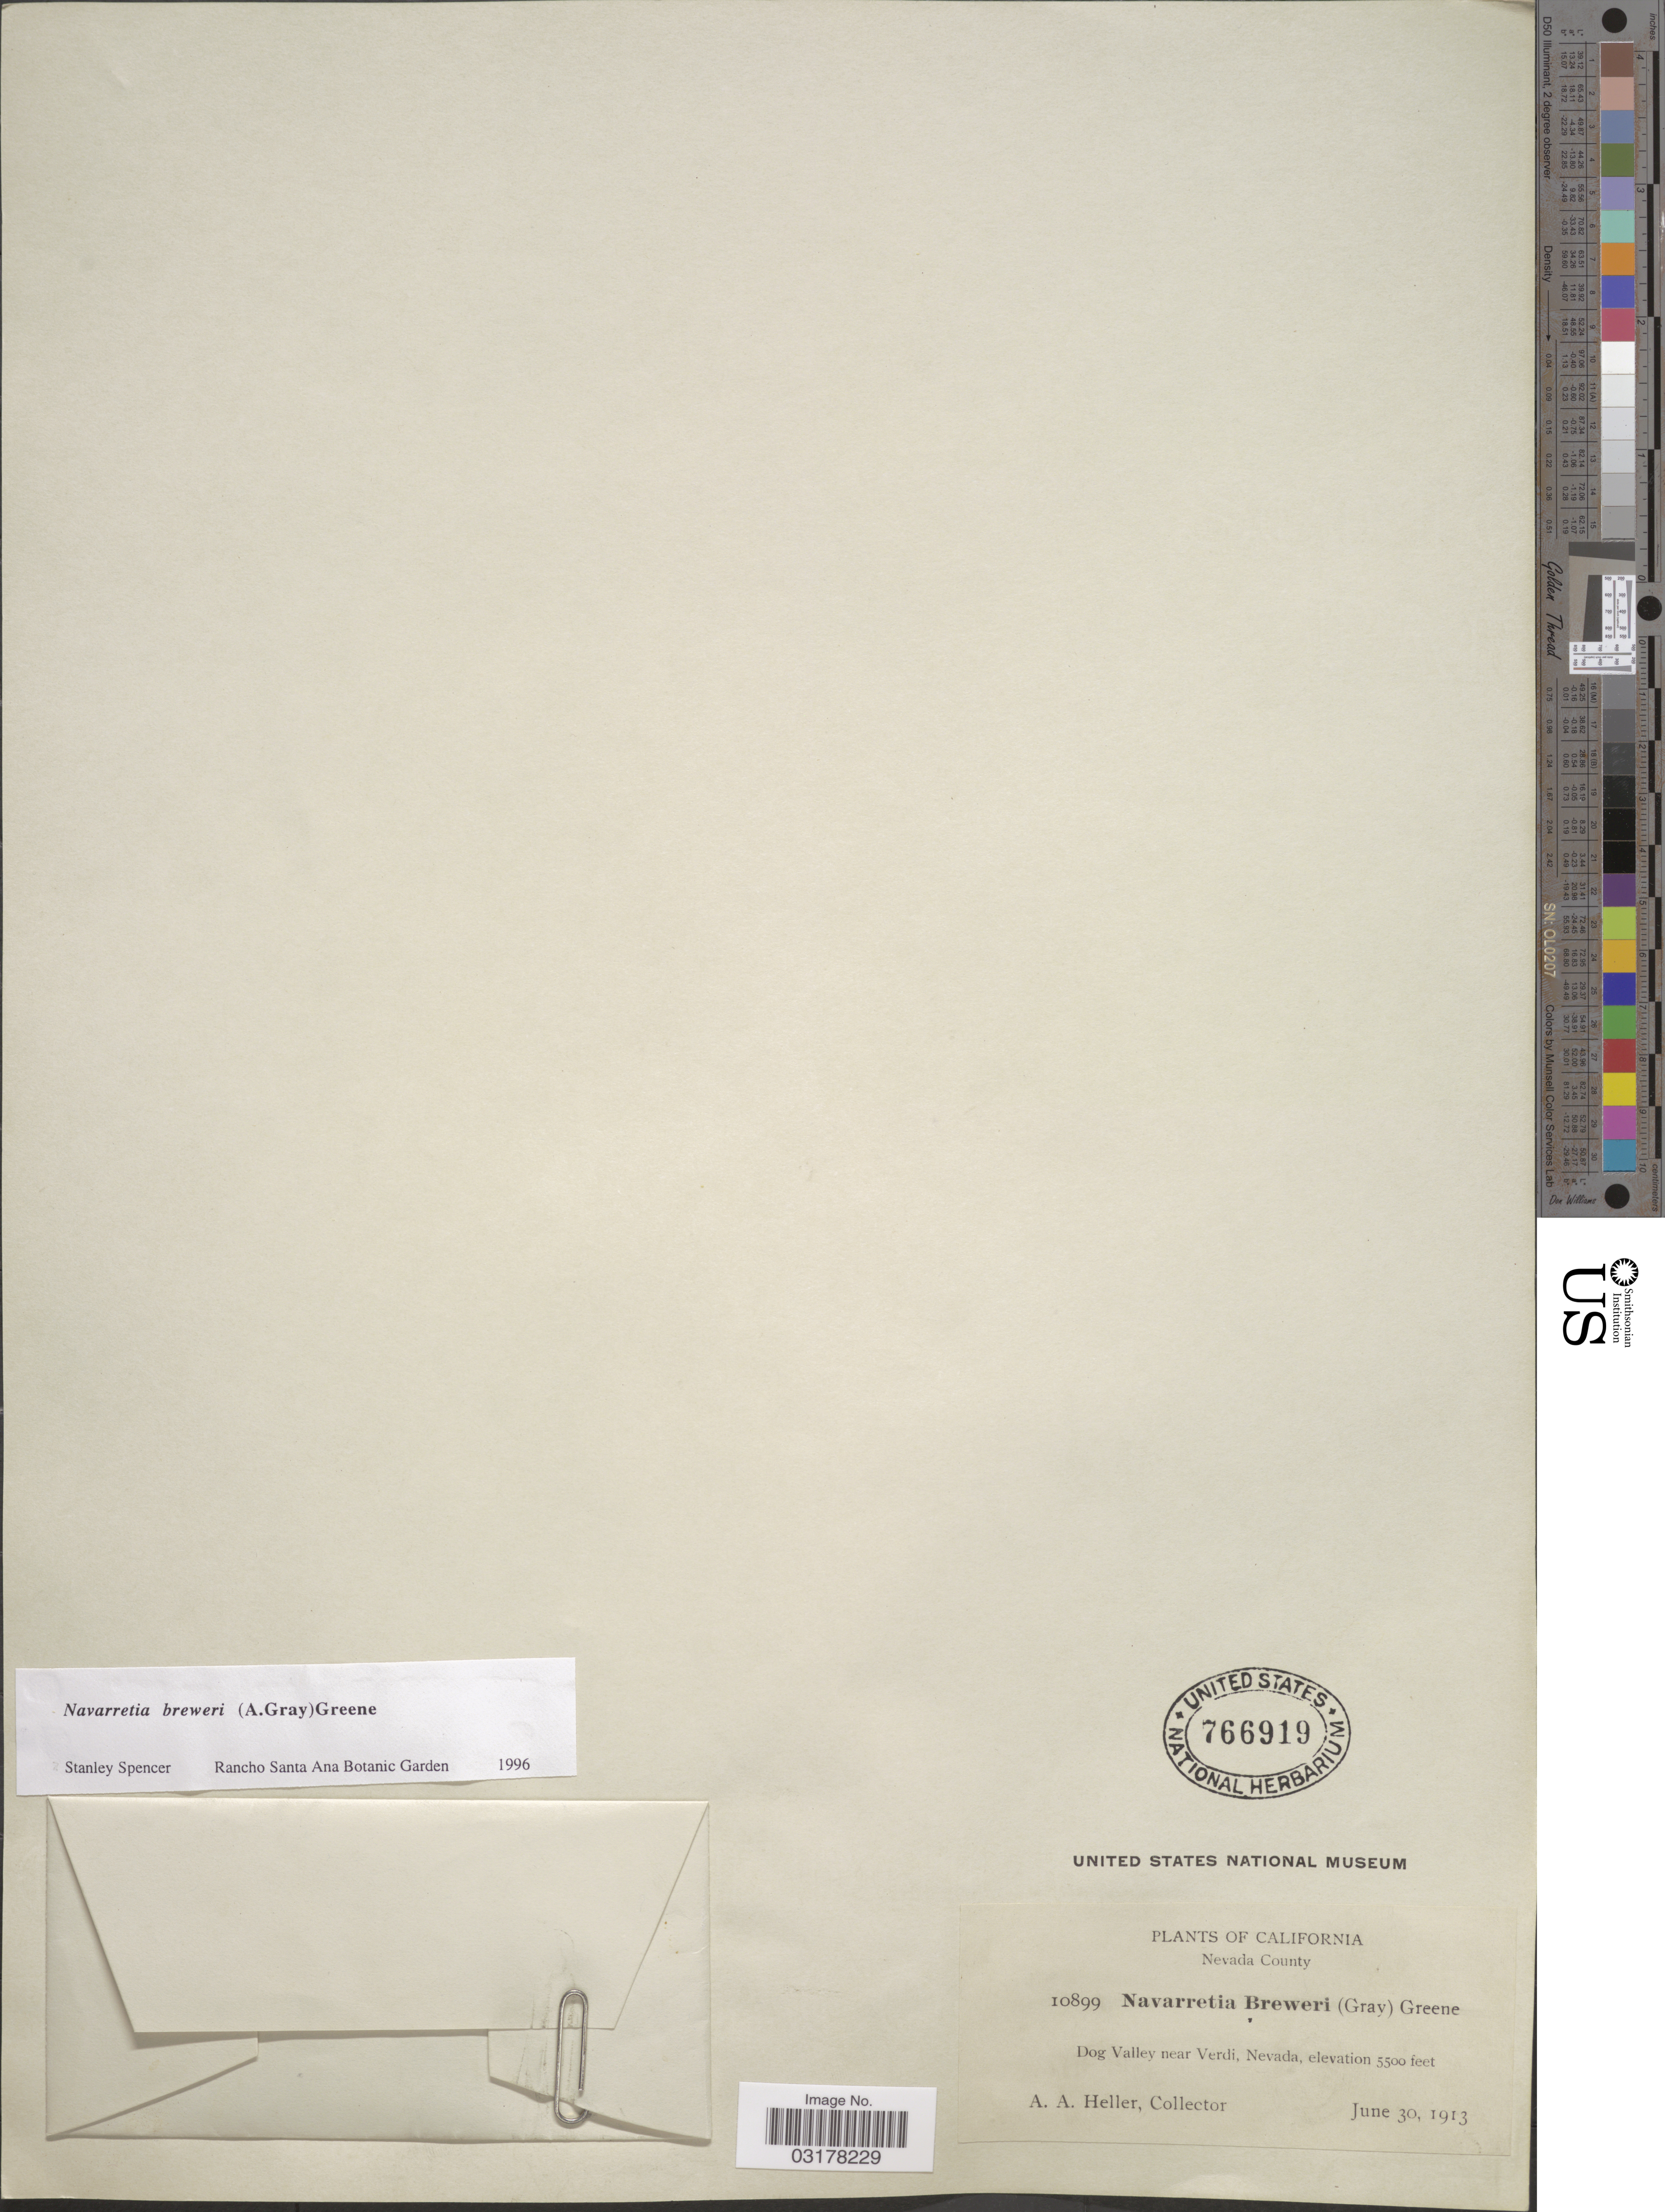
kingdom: Plantae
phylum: Tracheophyta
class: Magnoliopsida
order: Ericales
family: Polemoniaceae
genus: Navarretia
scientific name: Navarretia breweri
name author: (A. Gray) Greene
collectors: A. A. Heller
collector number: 10899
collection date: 1913-06-30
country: United States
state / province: California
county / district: Nevada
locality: Nevada County. Dog Valley near Verdi.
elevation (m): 1676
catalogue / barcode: US 766919